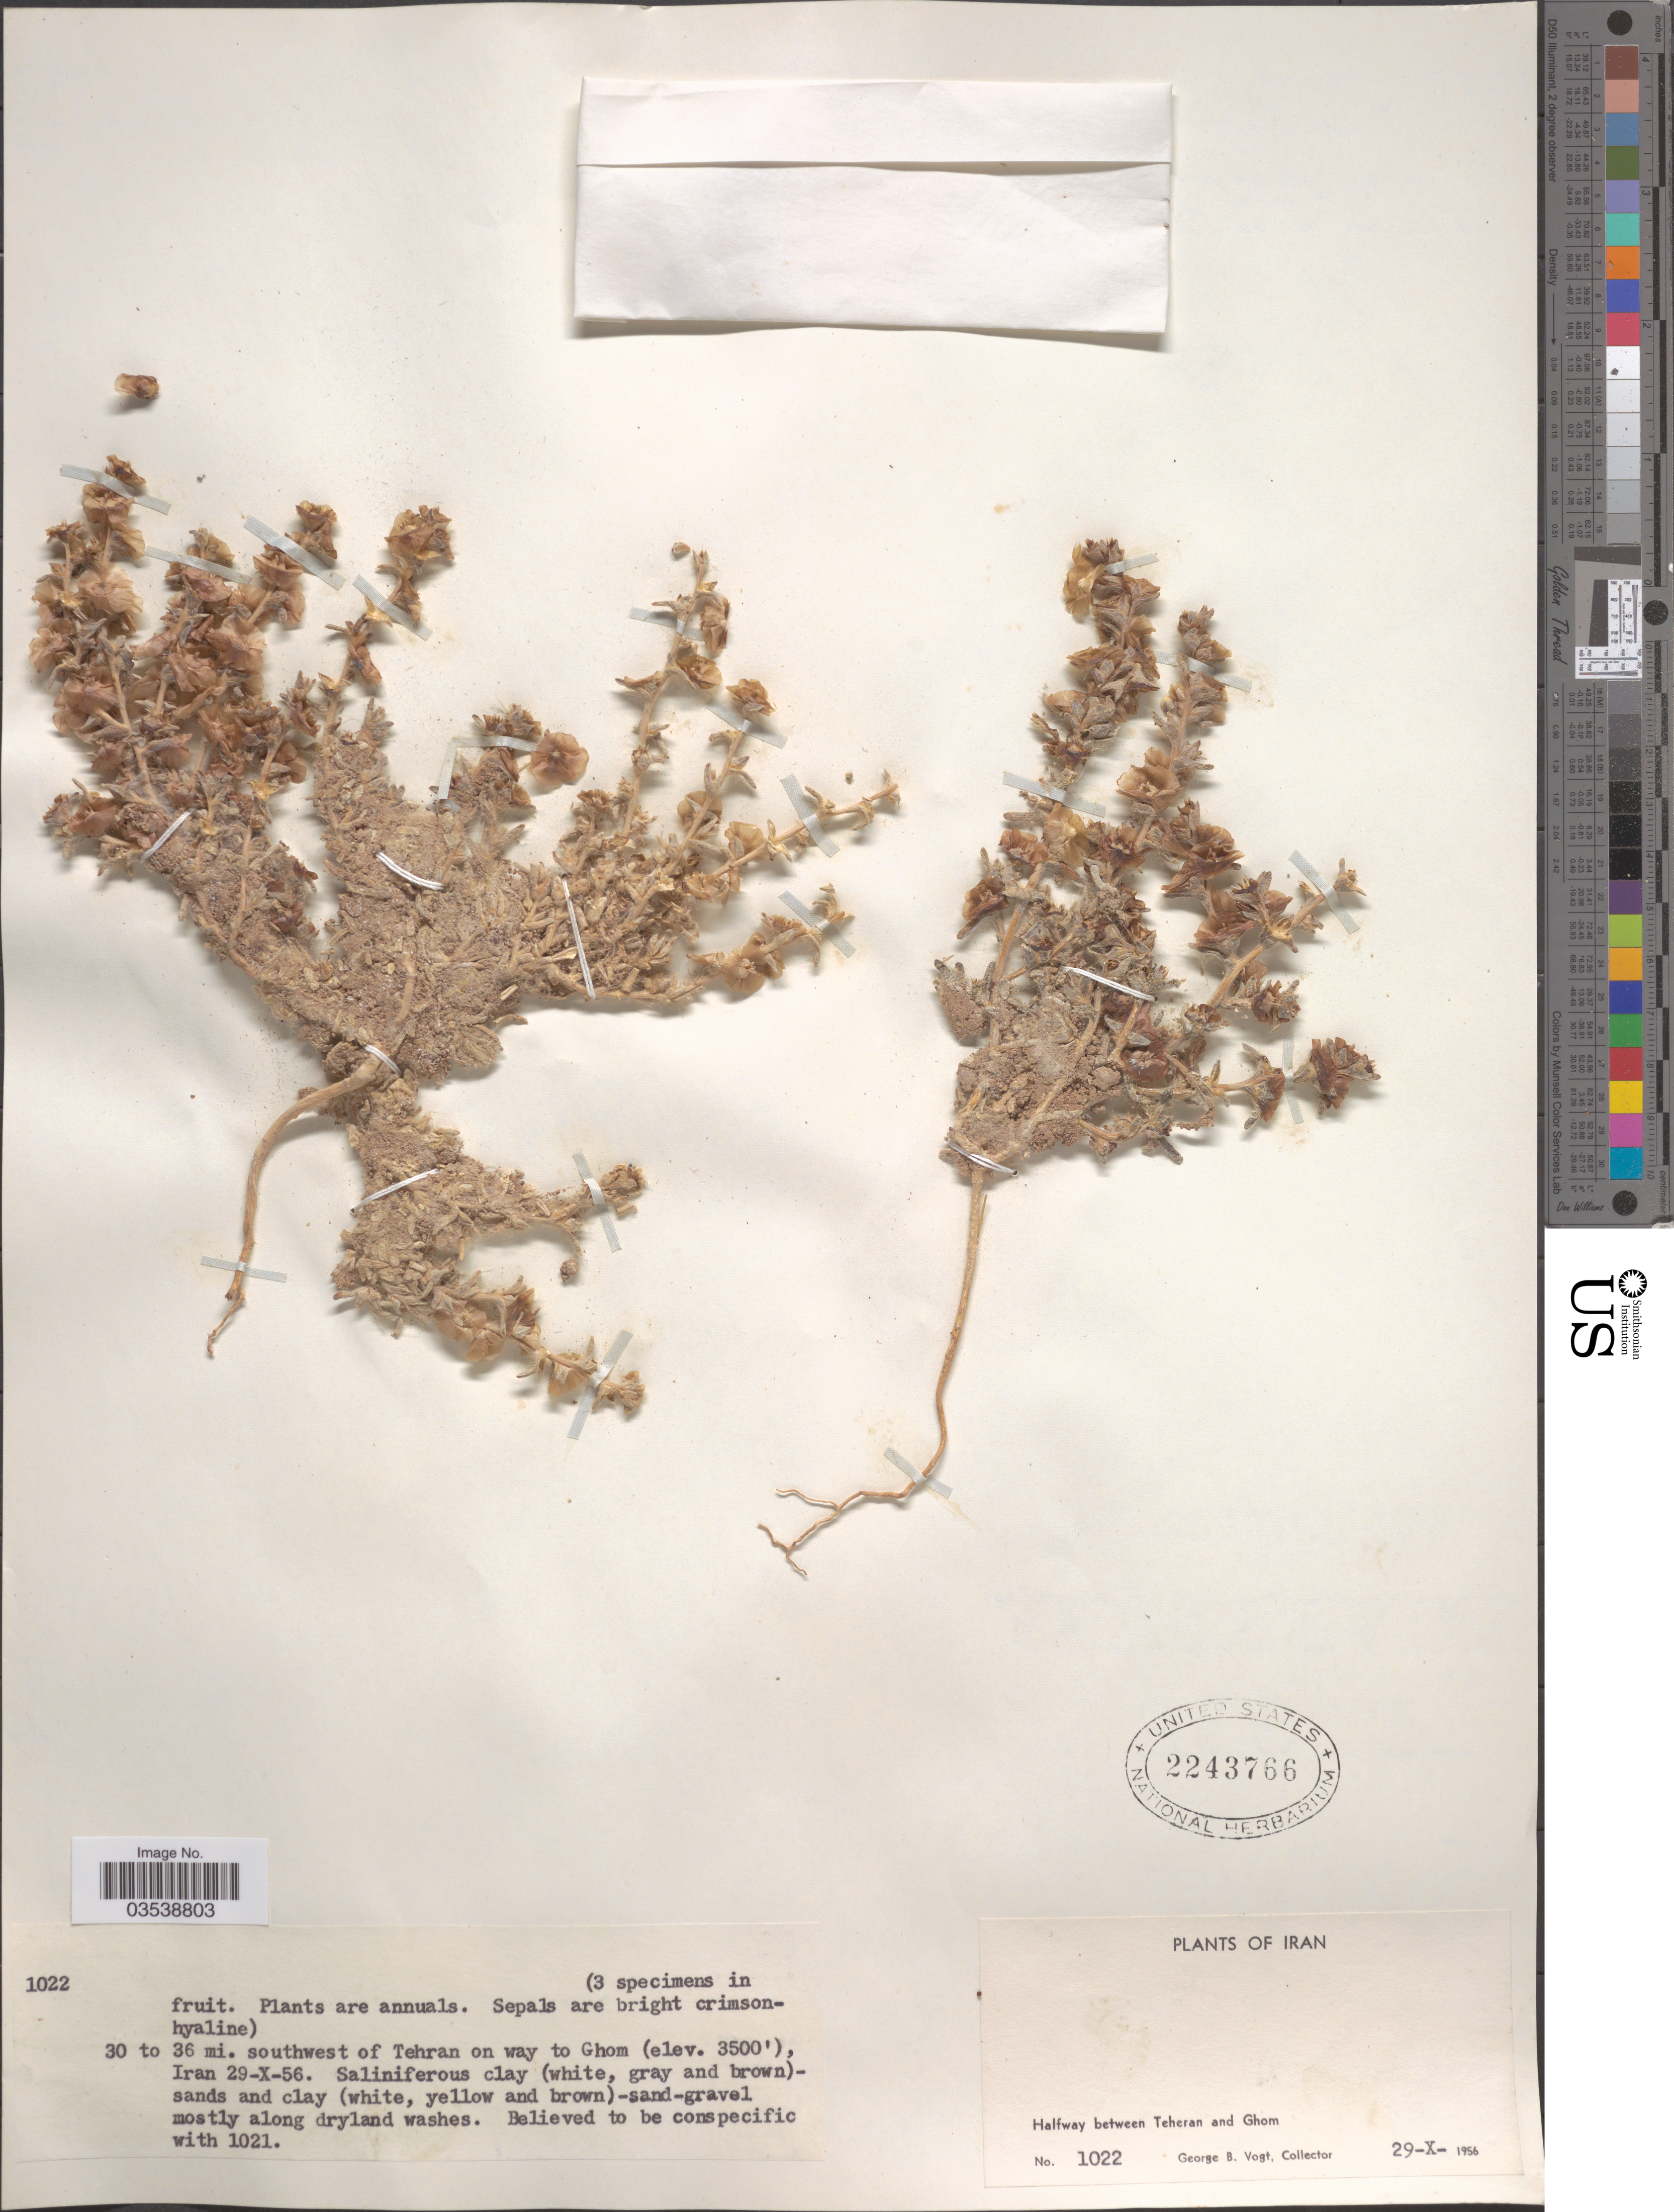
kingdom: Plantae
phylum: Tracheophyta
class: Magnoliopsida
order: Caryophyllales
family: Amaranthaceae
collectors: G. B. Vogt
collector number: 1022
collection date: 1956-10-29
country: Iran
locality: Halfway between Teheran and Ghom. 30 to 36 mi. southwest of Tehran on way to Ghom.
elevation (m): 1067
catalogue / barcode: US 2243766